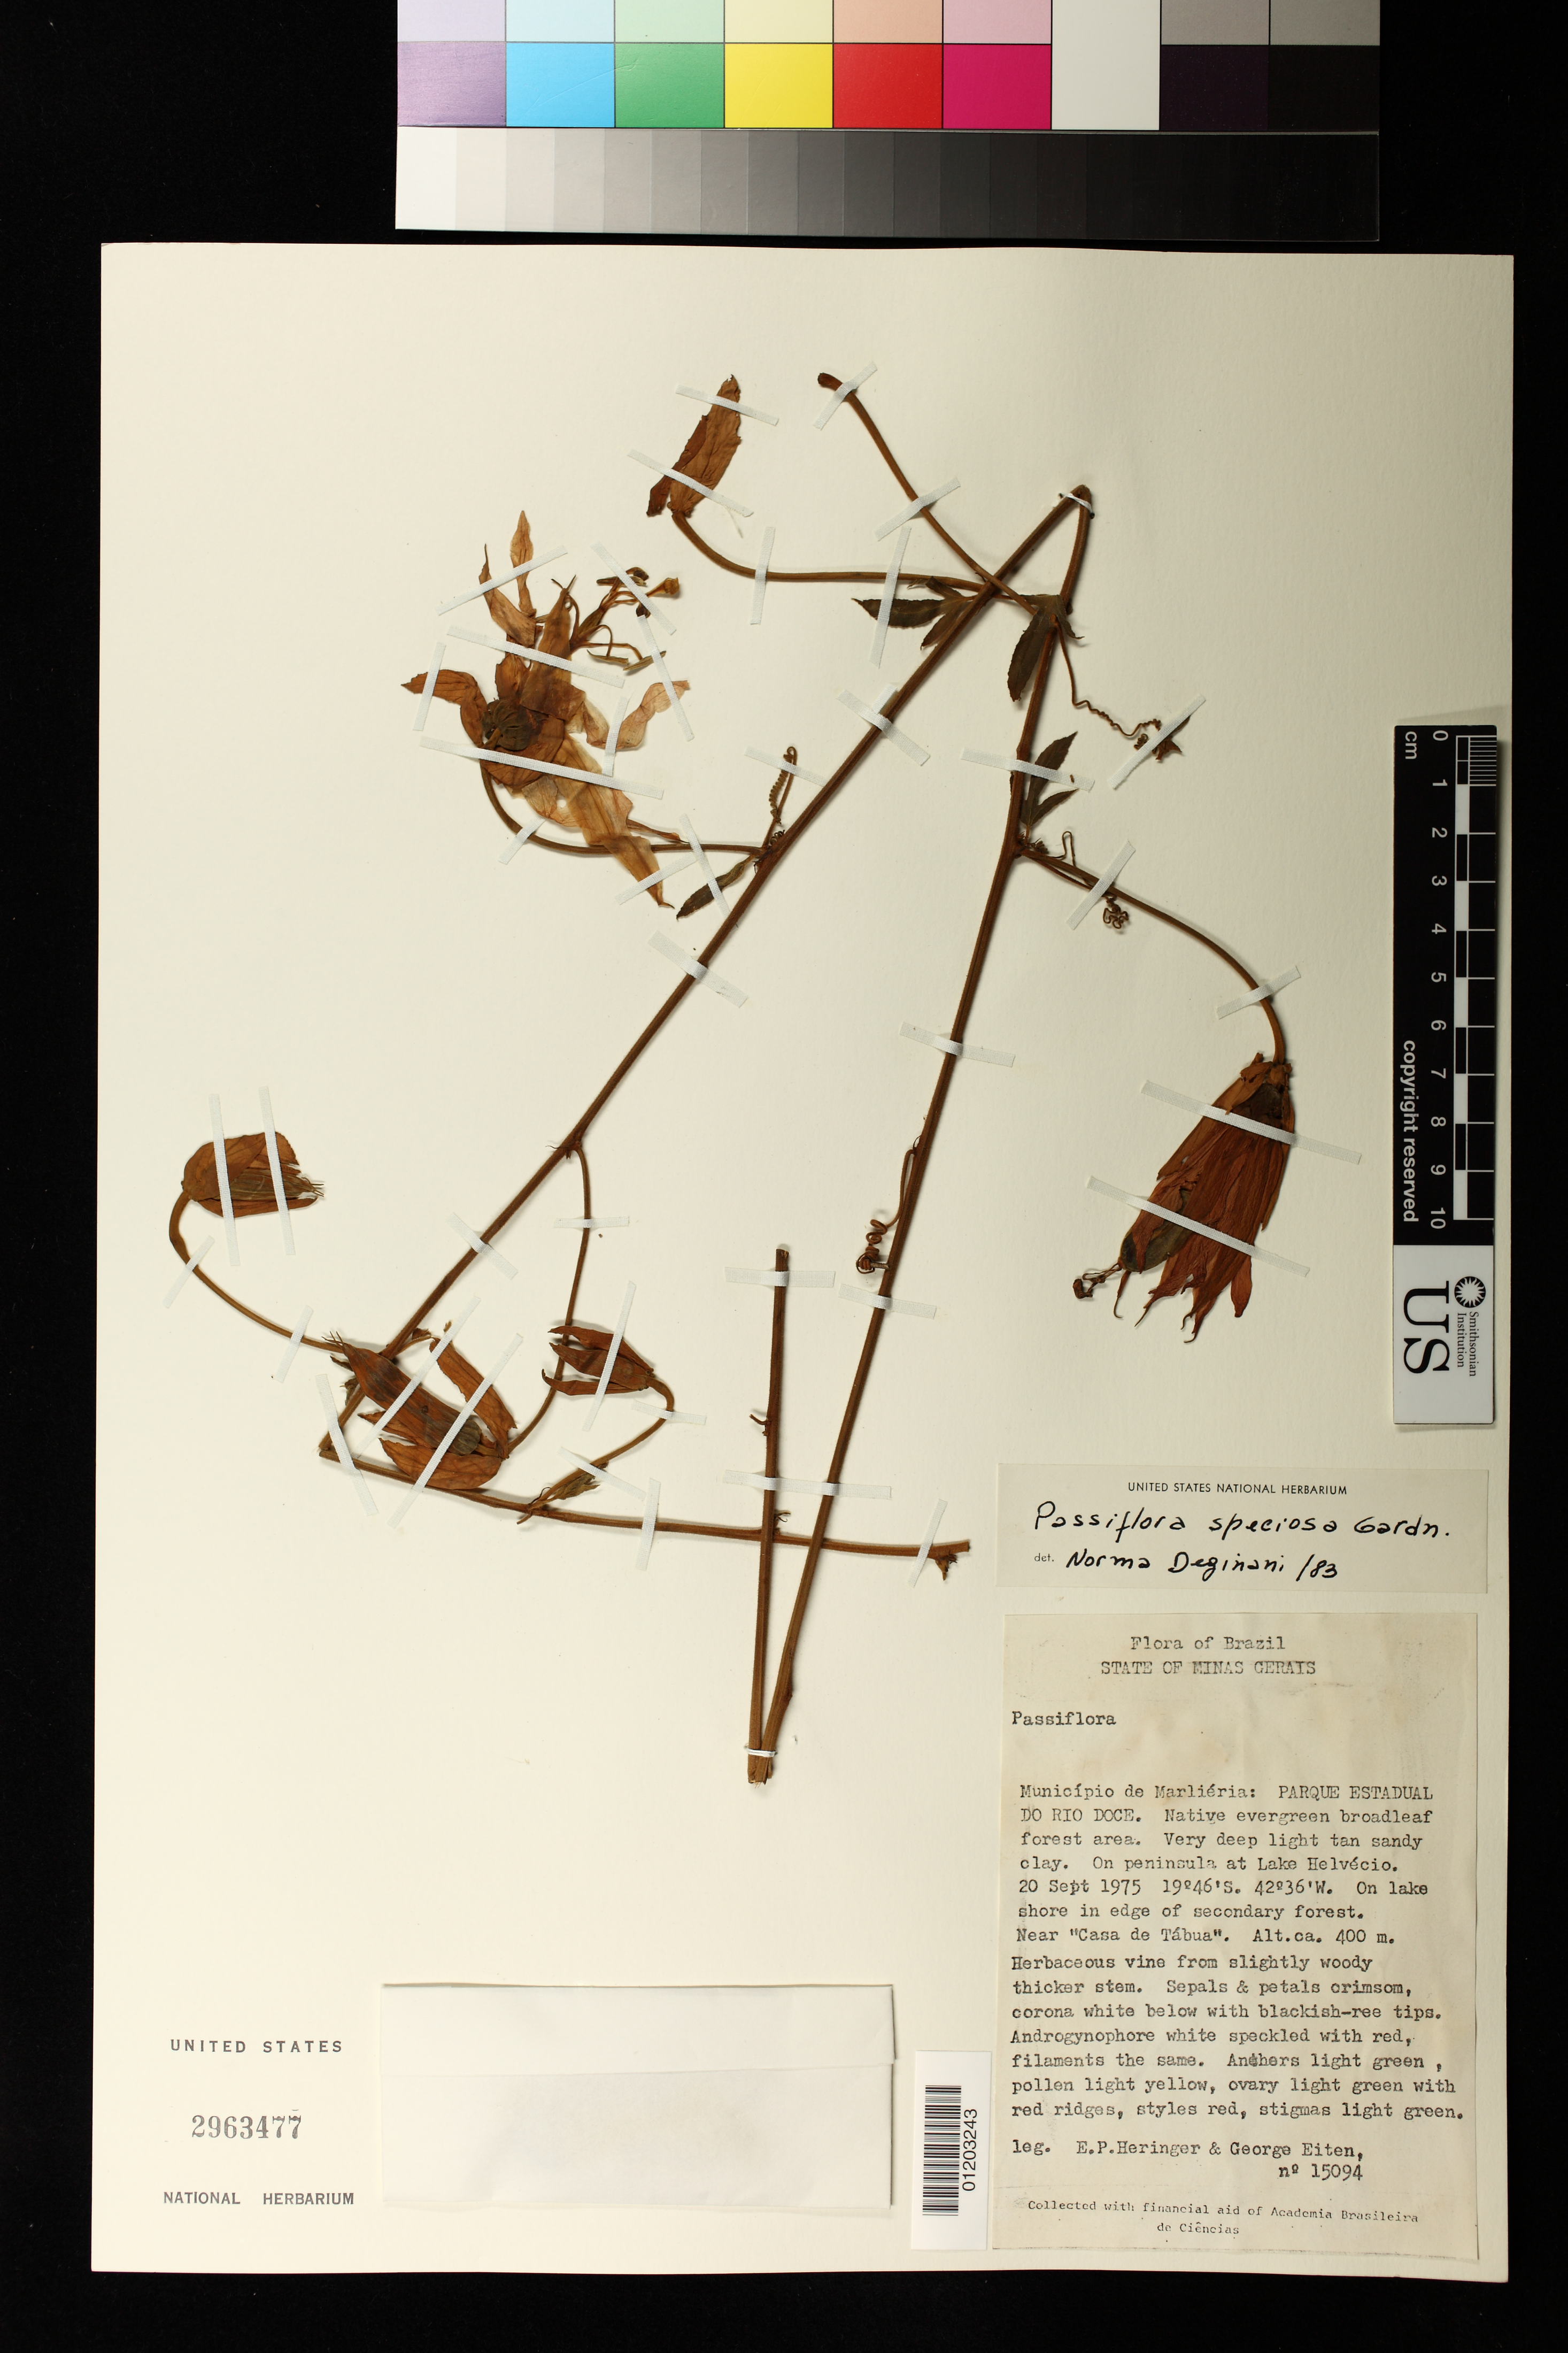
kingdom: Plantae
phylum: Tracheophyta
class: Magnoliopsida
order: Malpighiales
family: Passifloraceae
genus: Passiflora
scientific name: Passiflora speciosa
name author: Gardner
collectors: E. P. Heringer & G. Eiten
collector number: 15094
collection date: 1975-09-20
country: Brazil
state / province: Minas Gerais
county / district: Marlieria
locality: Parque Estadual do Rio Doce. On peninsula at Lake Helvecio. On lake shore in edge of secondary forest. Near "Casa de Tabua".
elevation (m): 400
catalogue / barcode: US 2963477